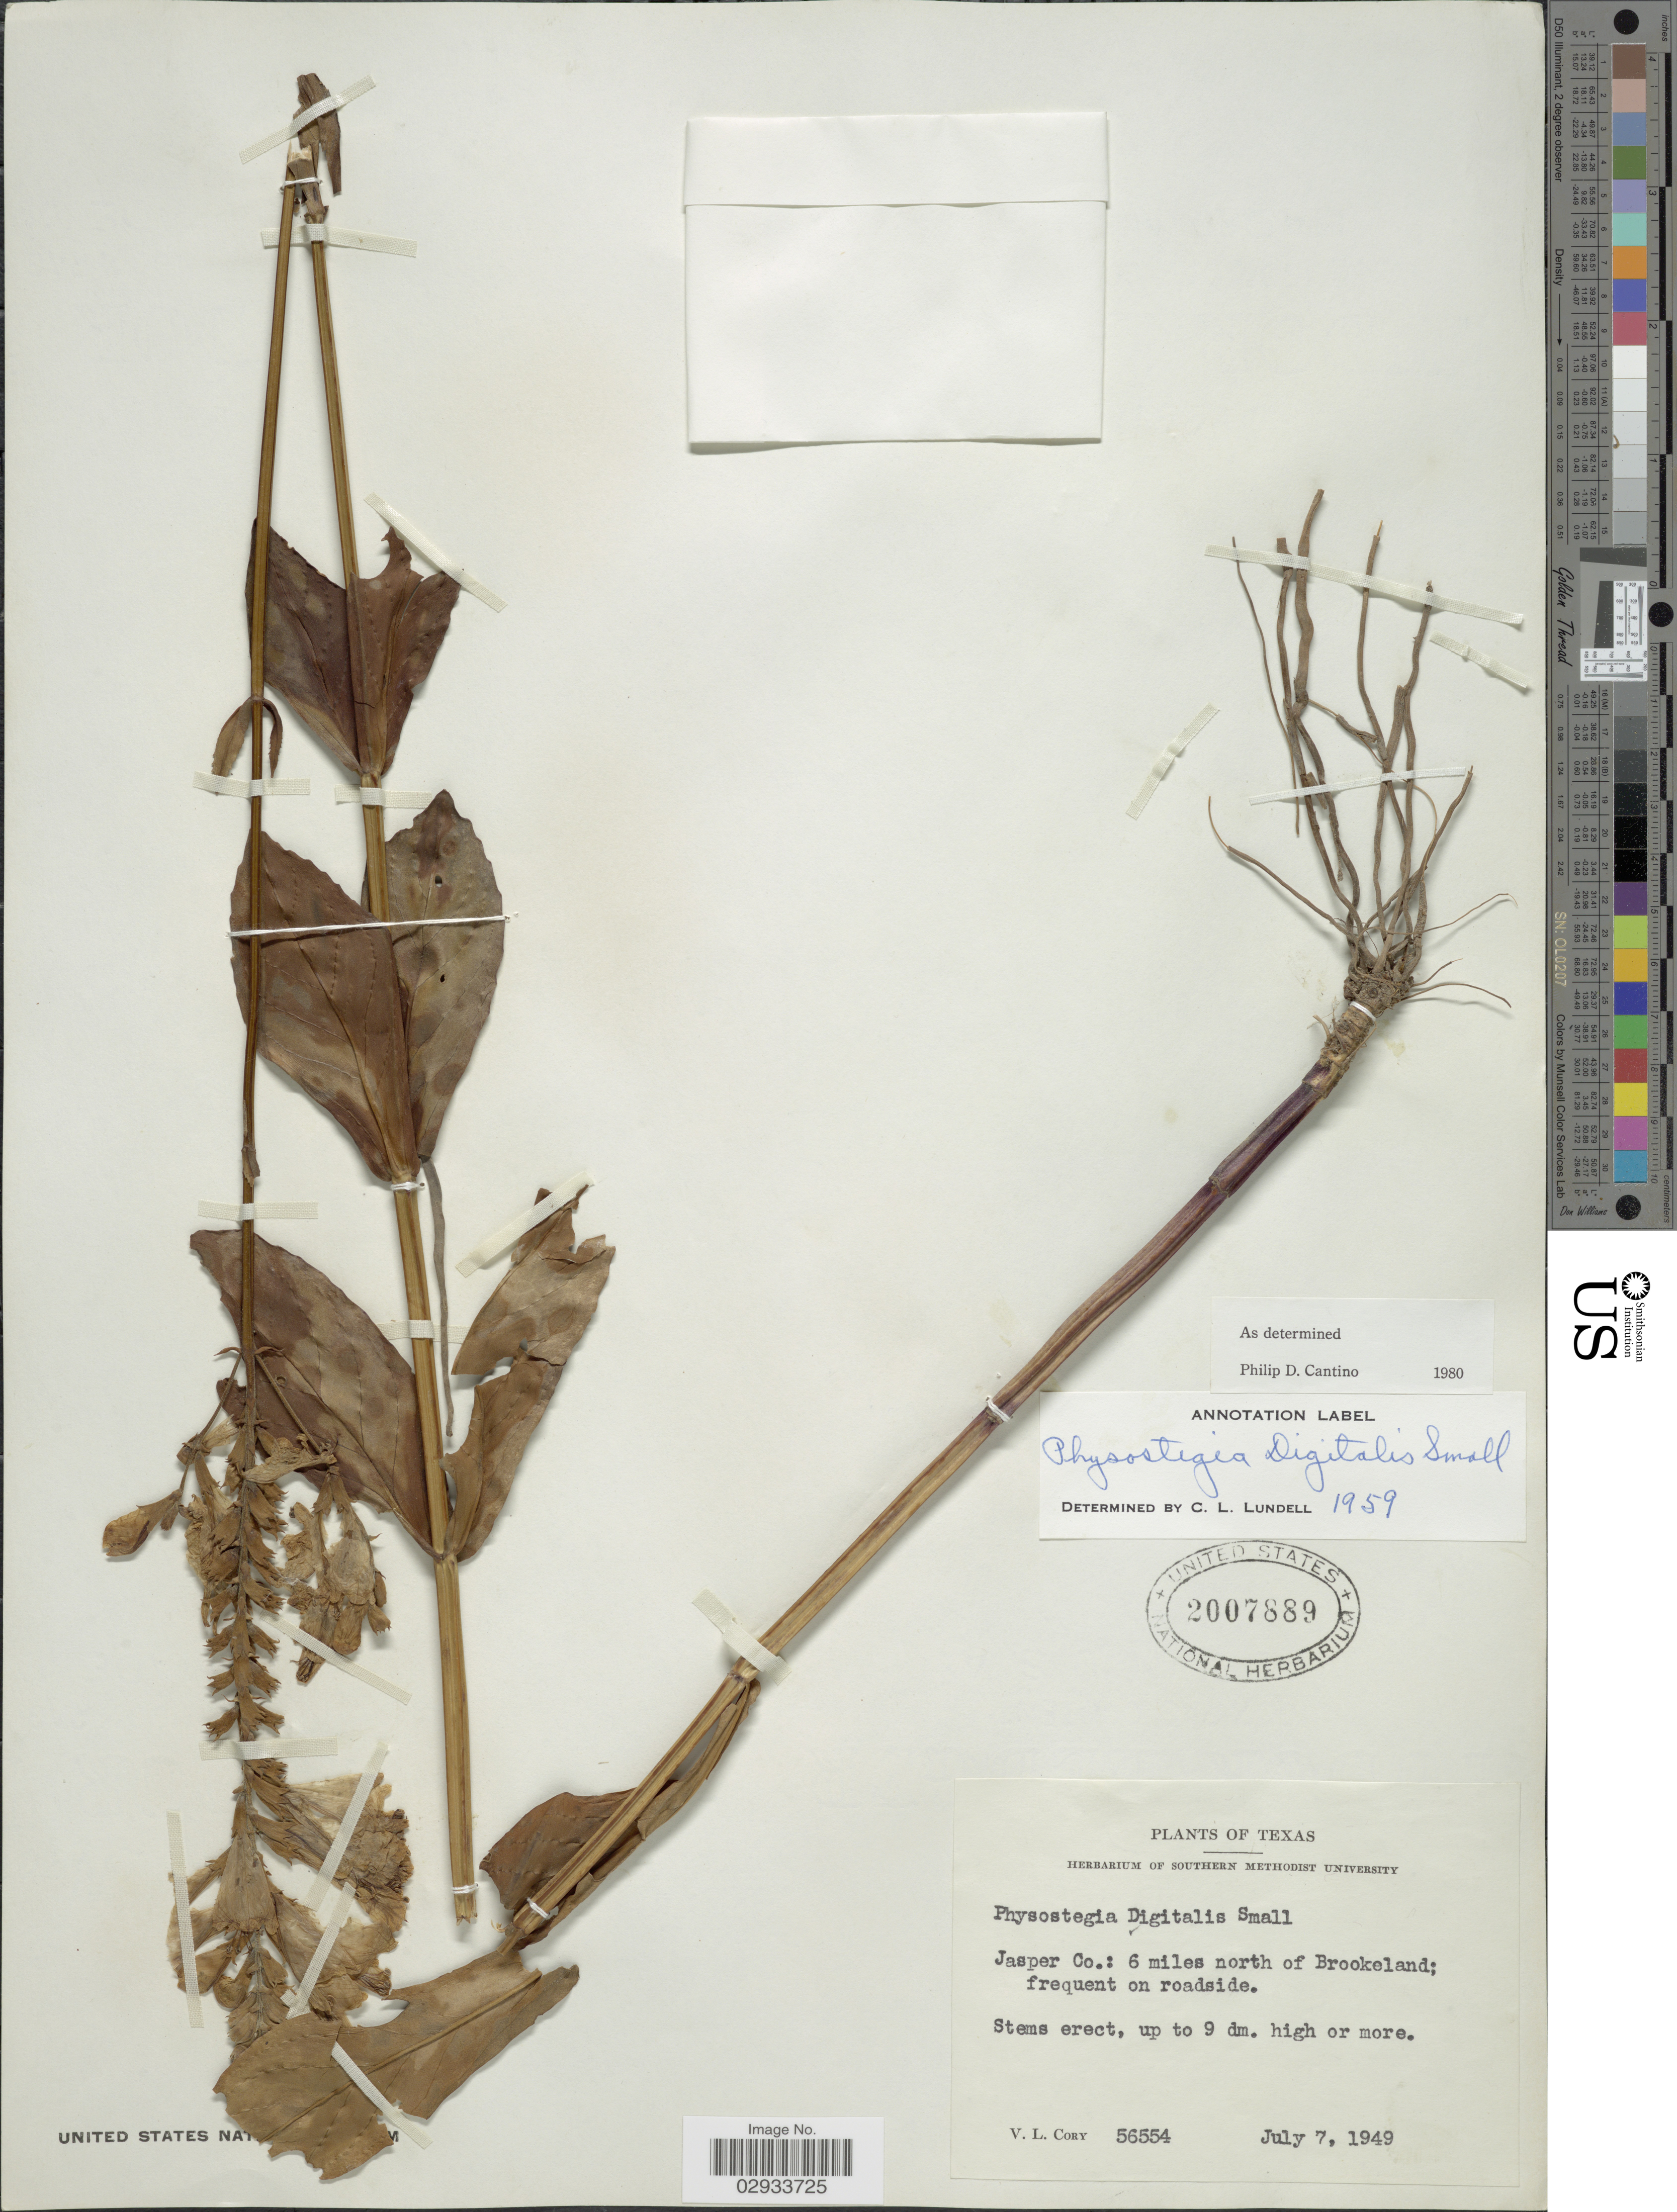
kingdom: Plantae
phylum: Tracheophyta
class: Magnoliopsida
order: Lamiales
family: Lamiaceae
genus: Physostegia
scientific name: Physostegia digitalis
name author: Small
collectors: V. Cory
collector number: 56554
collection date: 1949-07-07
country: United States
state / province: Texas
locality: Jasper Co.: 6 miles north of Brookeland.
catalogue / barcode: US 2007889